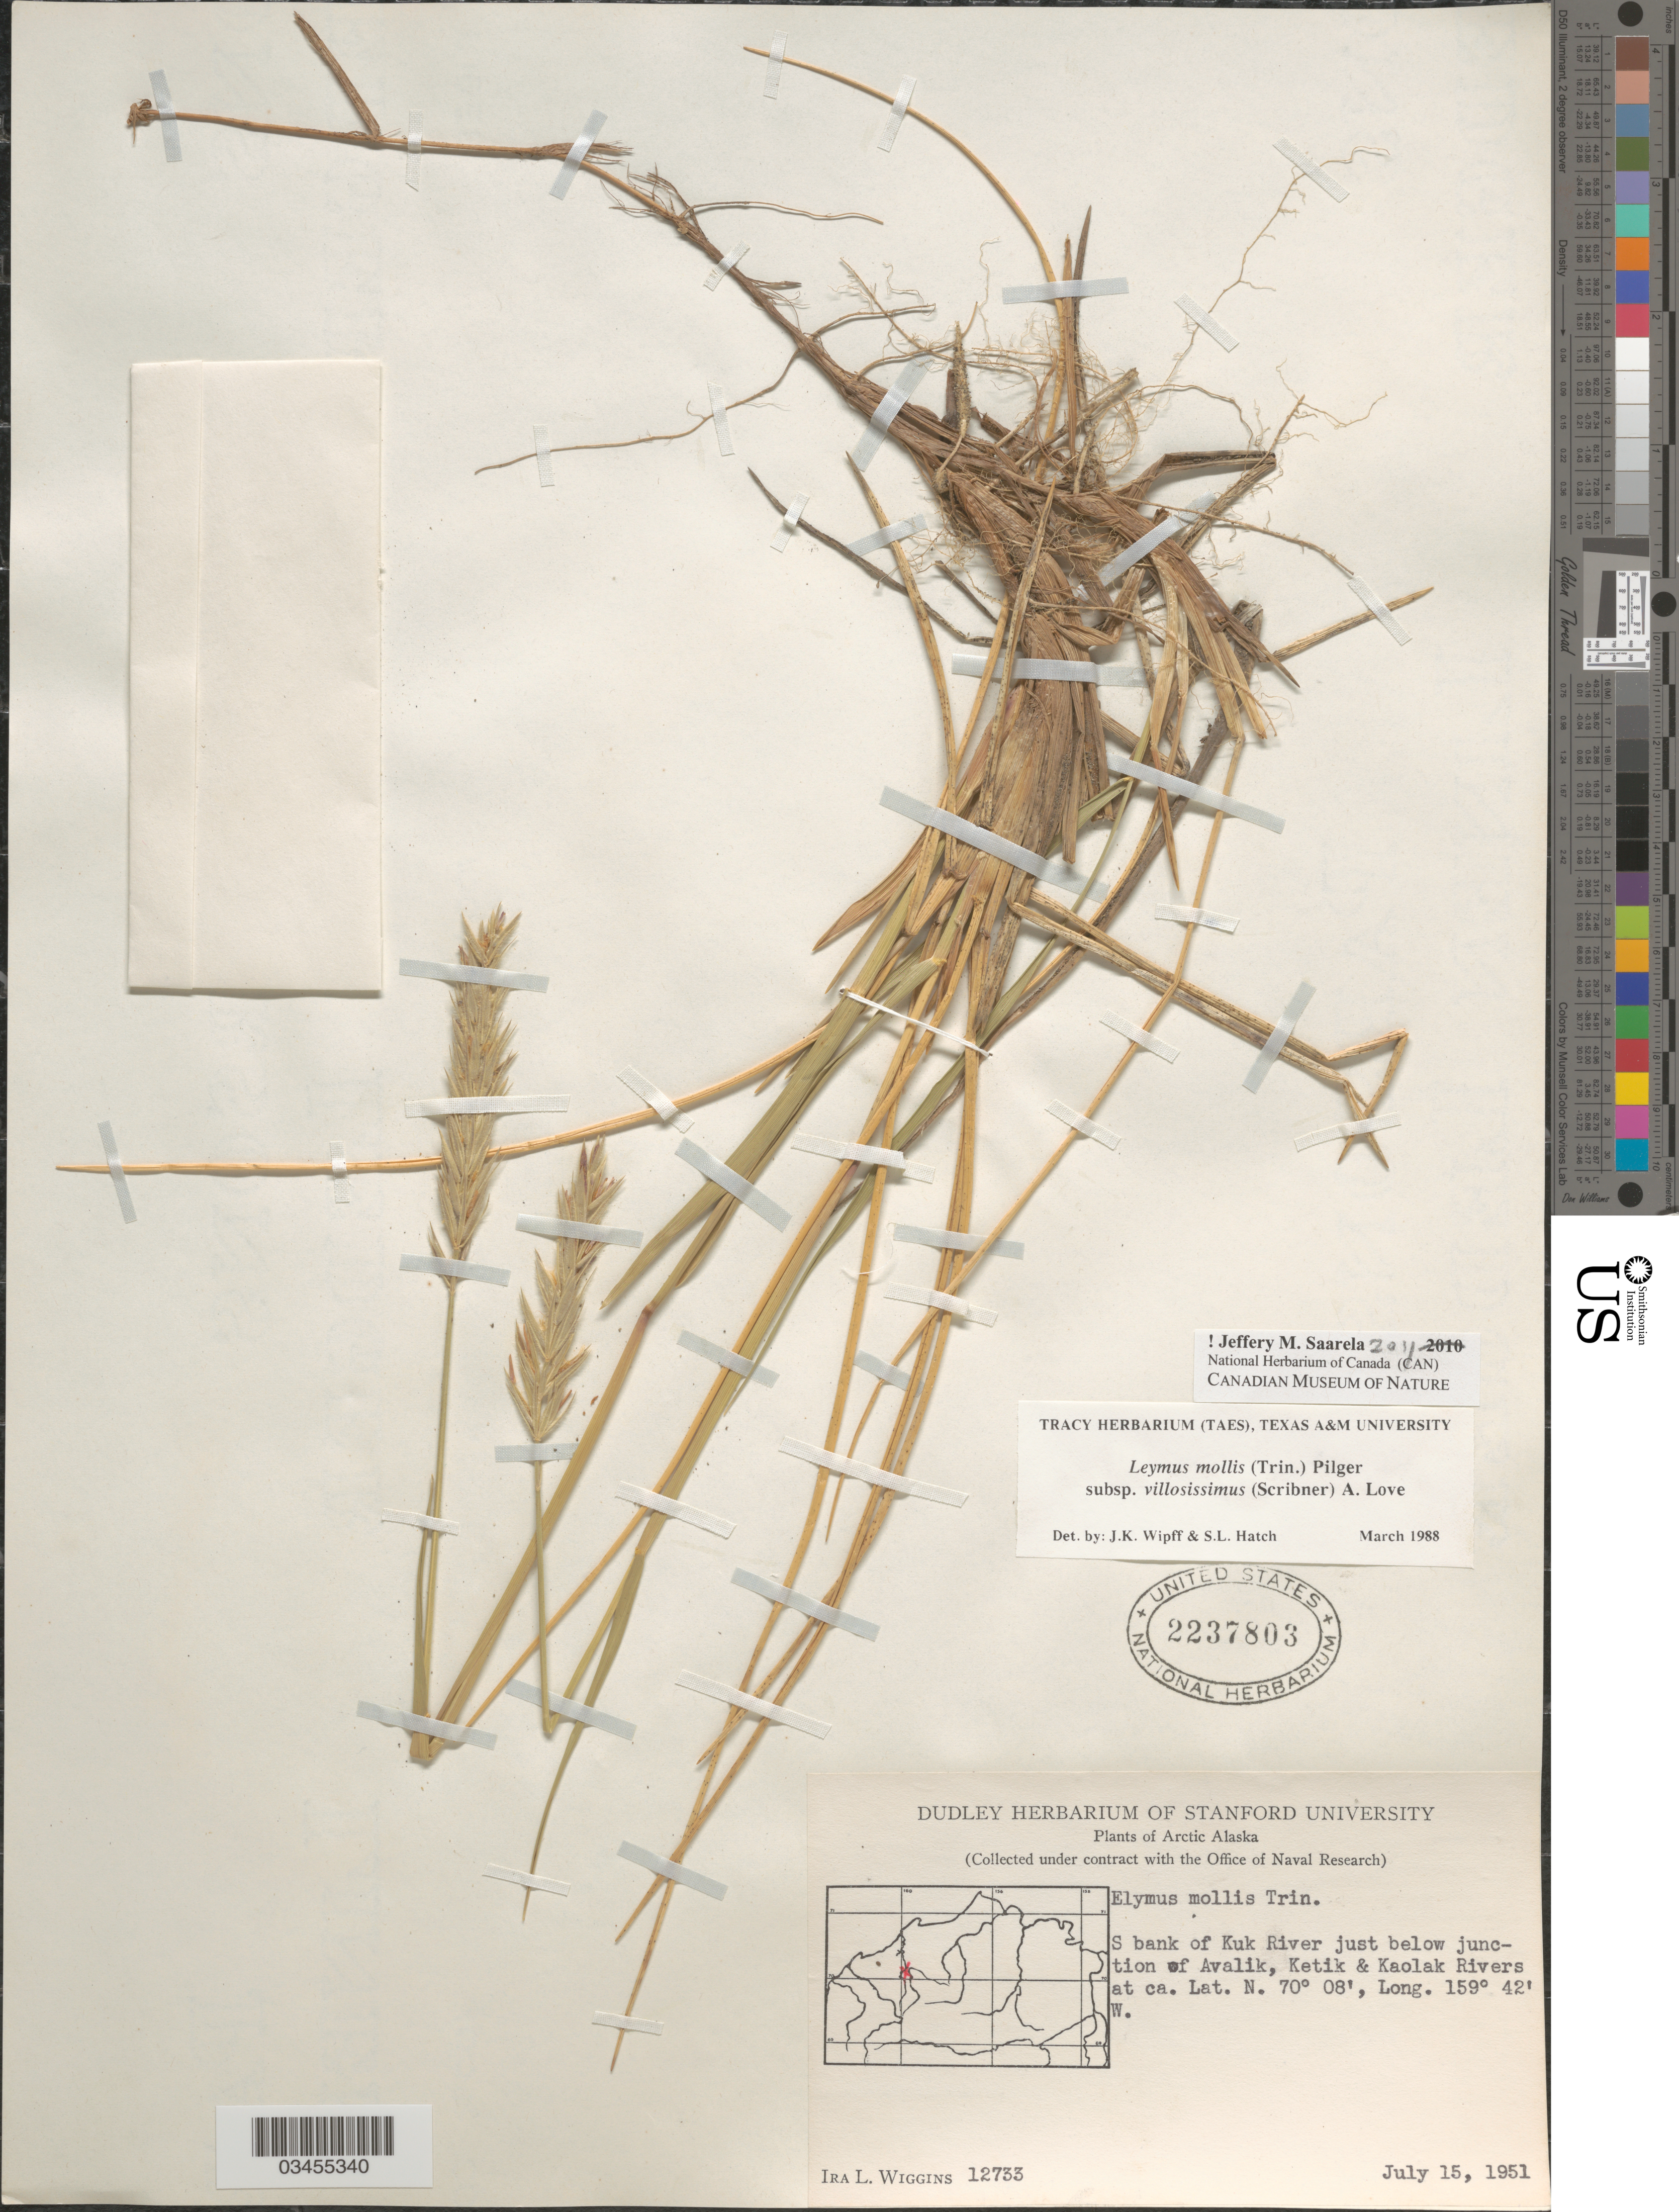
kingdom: Plantae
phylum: Tracheophyta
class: Liliopsida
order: Poales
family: Poaceae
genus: Leymus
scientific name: Leymus mollis subsp. villosissimus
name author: (Scribn.) Á. Löve & D. Löve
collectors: I. L. Wiggins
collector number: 12733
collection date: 1951-07-15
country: United States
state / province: Alaska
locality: Arctic Alaska. S bank of Kuk River just below junction of Avalik, Ketik & Kaolak Rivers.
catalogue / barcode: US 2237803